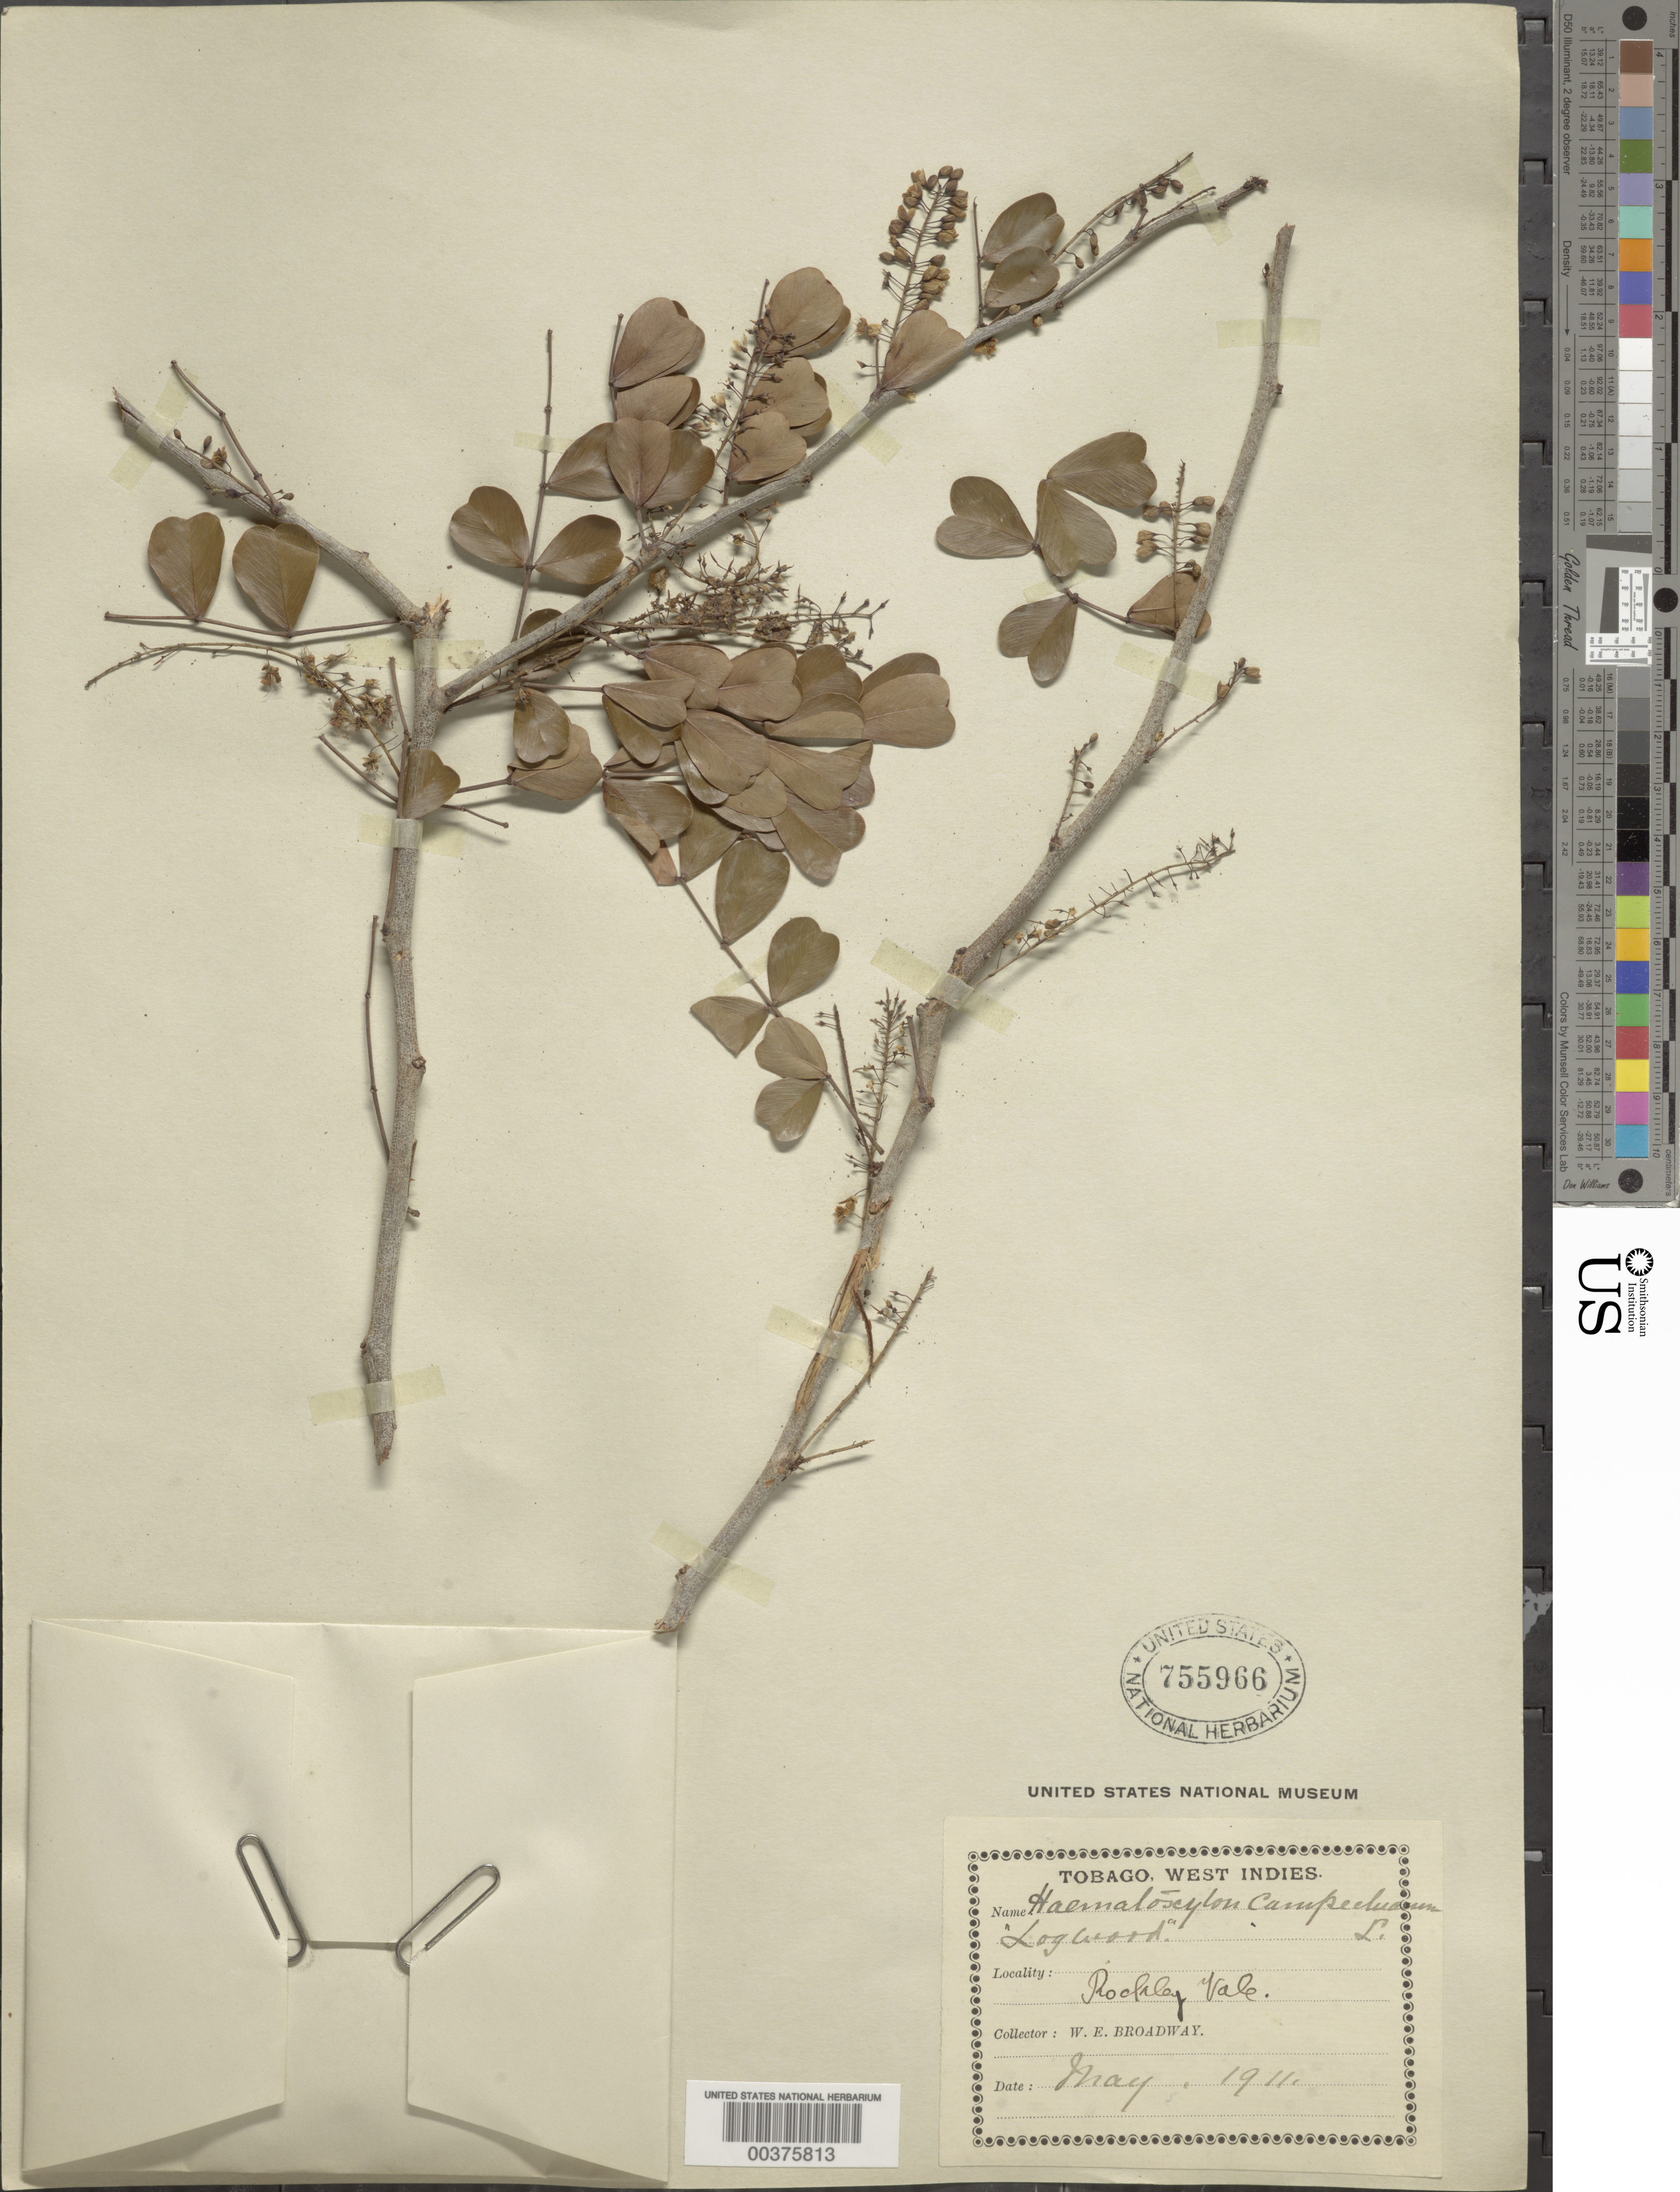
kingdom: Plantae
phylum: Tracheophyta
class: Magnoliopsida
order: Fabales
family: Fabaceae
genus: Haematoxylum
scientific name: Haematoxylum campechianum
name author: L.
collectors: W. E. Broadway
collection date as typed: May 1911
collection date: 1911-05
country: Trinidad and Tobago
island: Tobago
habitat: Rocky vale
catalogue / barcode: US 755966